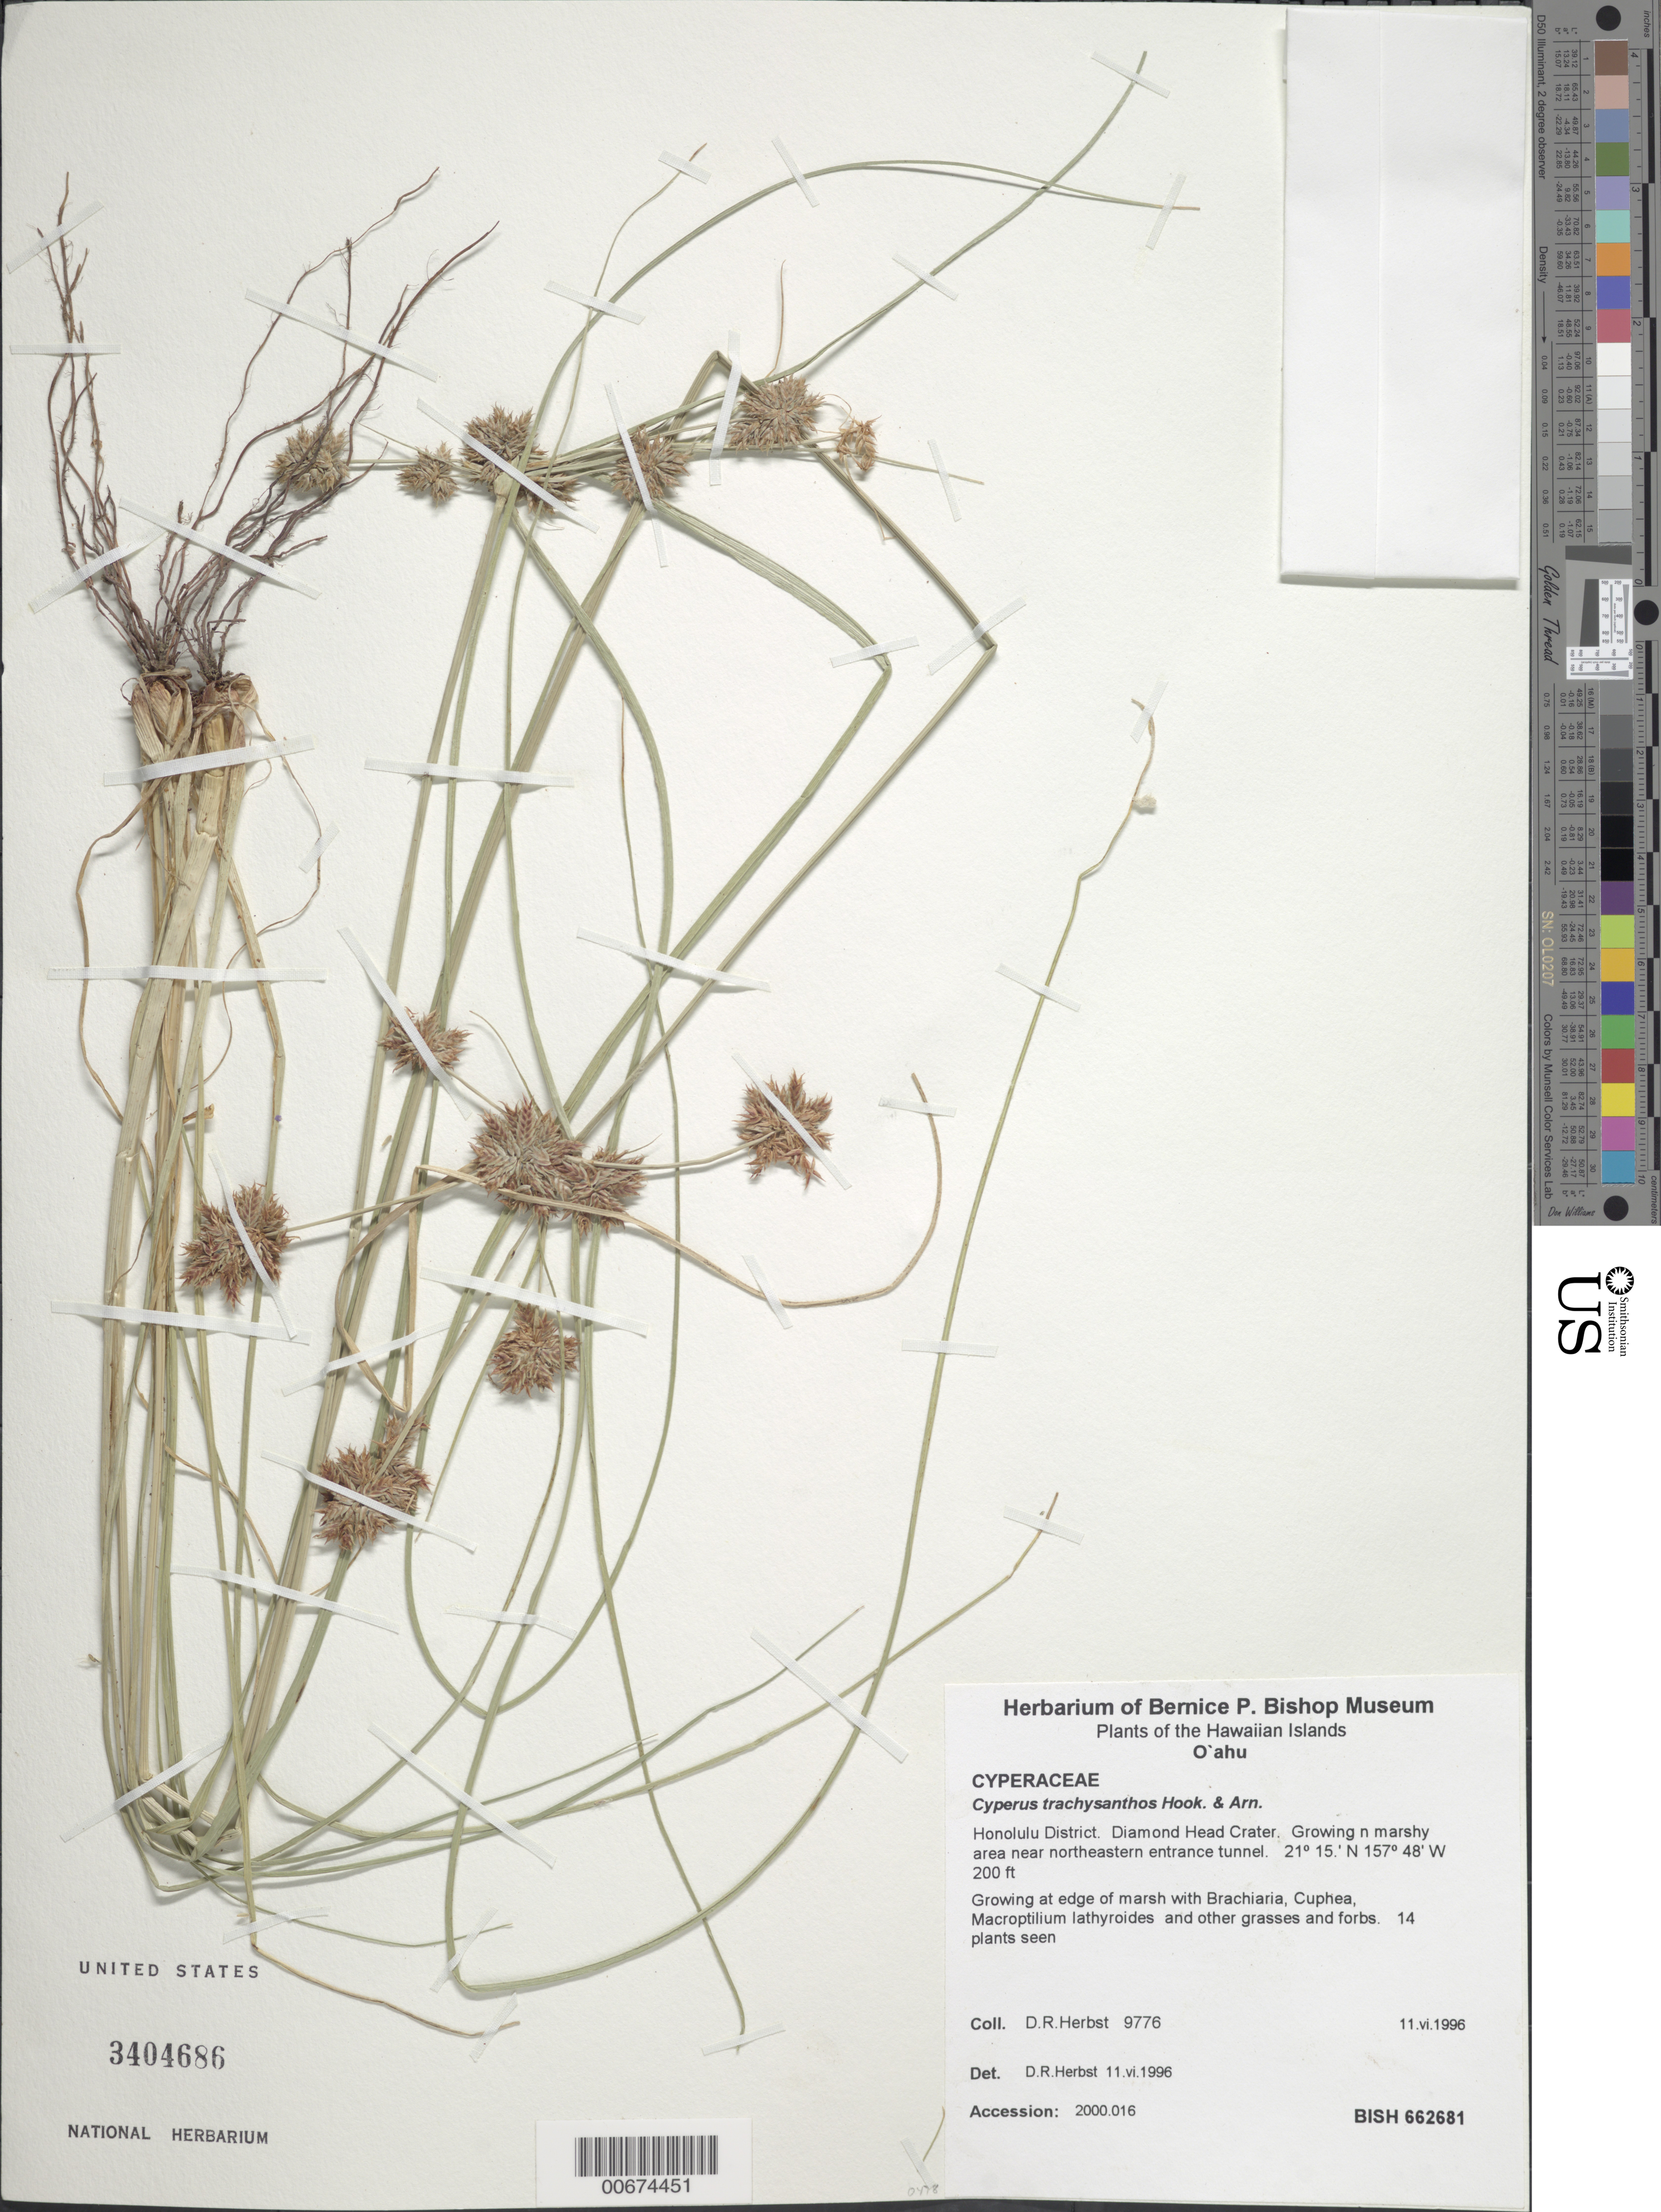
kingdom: Plantae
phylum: Tracheophyta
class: Liliopsida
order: Poales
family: Cyperaceae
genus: Cyperus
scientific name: Cyperus trachysanthos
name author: Hook. & Arn.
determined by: Herbst, D. R.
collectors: D. R. Herbst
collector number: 9776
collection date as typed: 11 Jun 1996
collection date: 1996-06-11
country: United States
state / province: Hawaii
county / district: Honolulu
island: Oahu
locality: Honolulu Distr., Diamond Head Crater, near northeastern entrance tunnel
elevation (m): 61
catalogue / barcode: US 3404686